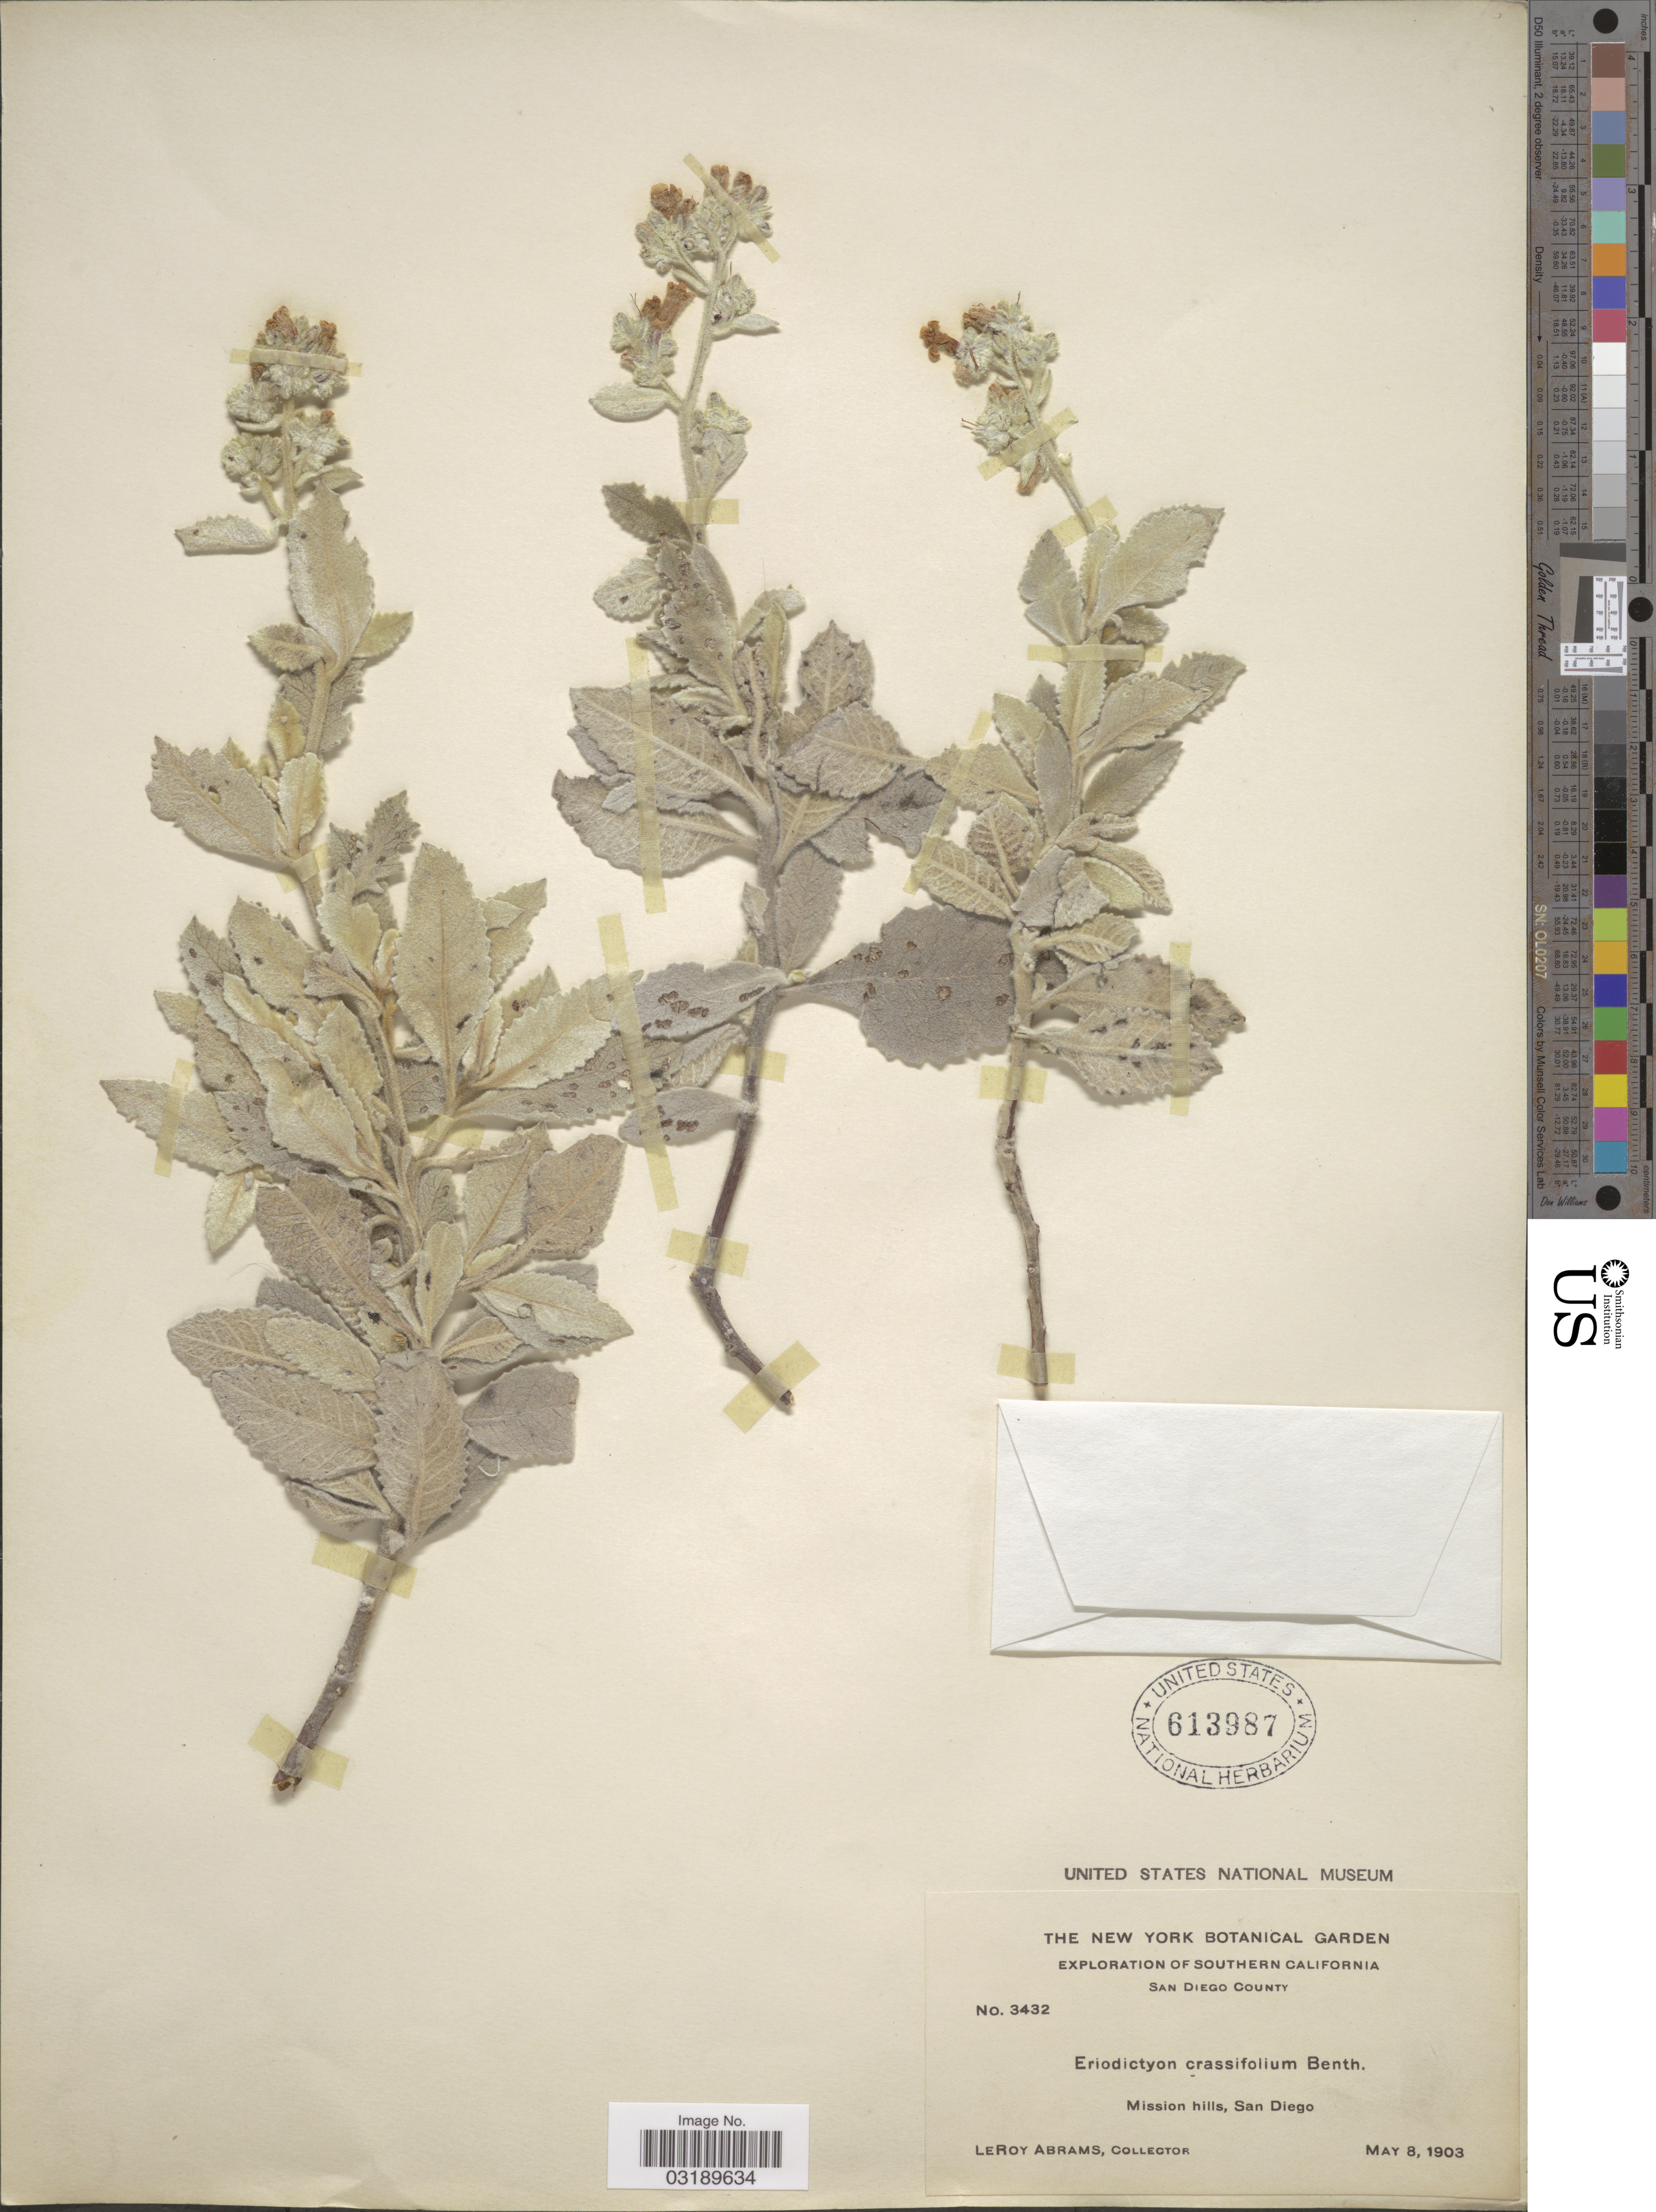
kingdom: Plantae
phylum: Tracheophyta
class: Magnoliopsida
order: Boraginales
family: Namaceae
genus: Eriodictyon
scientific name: Eriodictyon crassifolium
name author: Benth.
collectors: L. Abrams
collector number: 3432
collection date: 1903-05-08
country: United States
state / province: California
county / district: San Diego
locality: Southern California. San Diego County. Mission hills, San Diego.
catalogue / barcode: US 613987